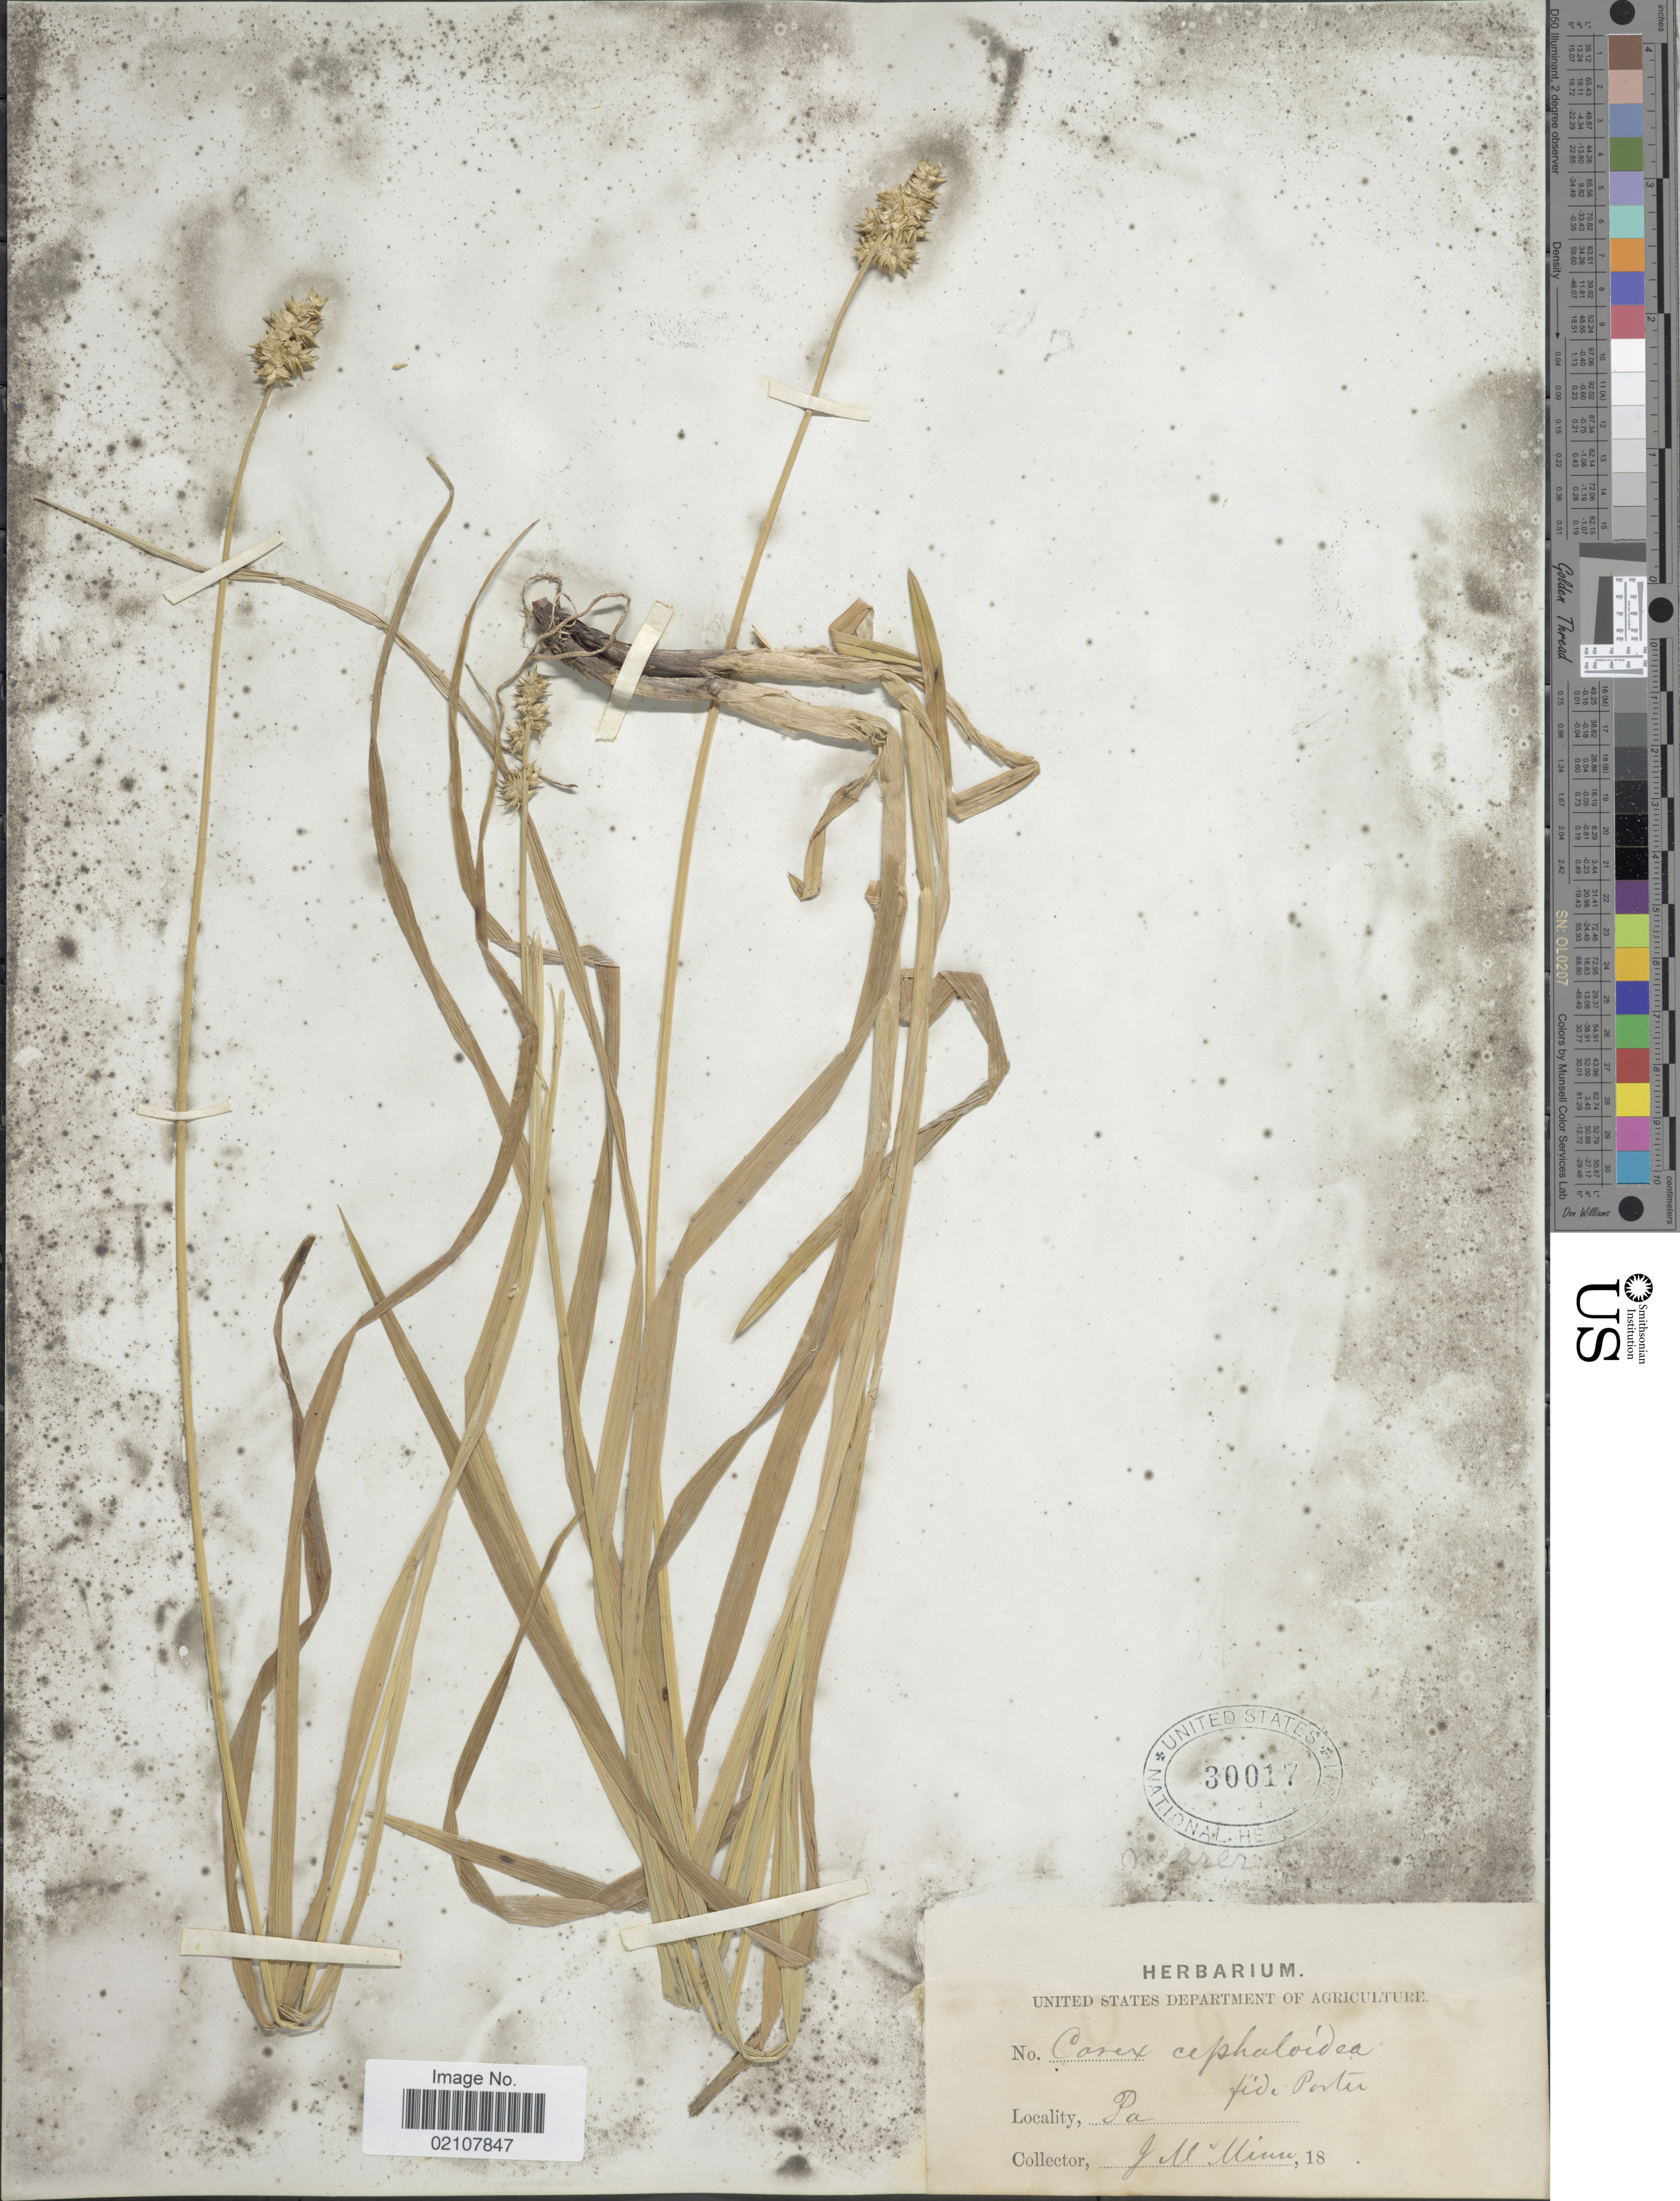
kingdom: Plantae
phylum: Tracheophyta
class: Liliopsida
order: Poales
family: Cyperaceae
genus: Carex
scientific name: Carex cephaloidea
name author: (Dewey) Dewey ex Boott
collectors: J. McMinn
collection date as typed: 18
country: United States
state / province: Pennsylvania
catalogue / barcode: US 30017